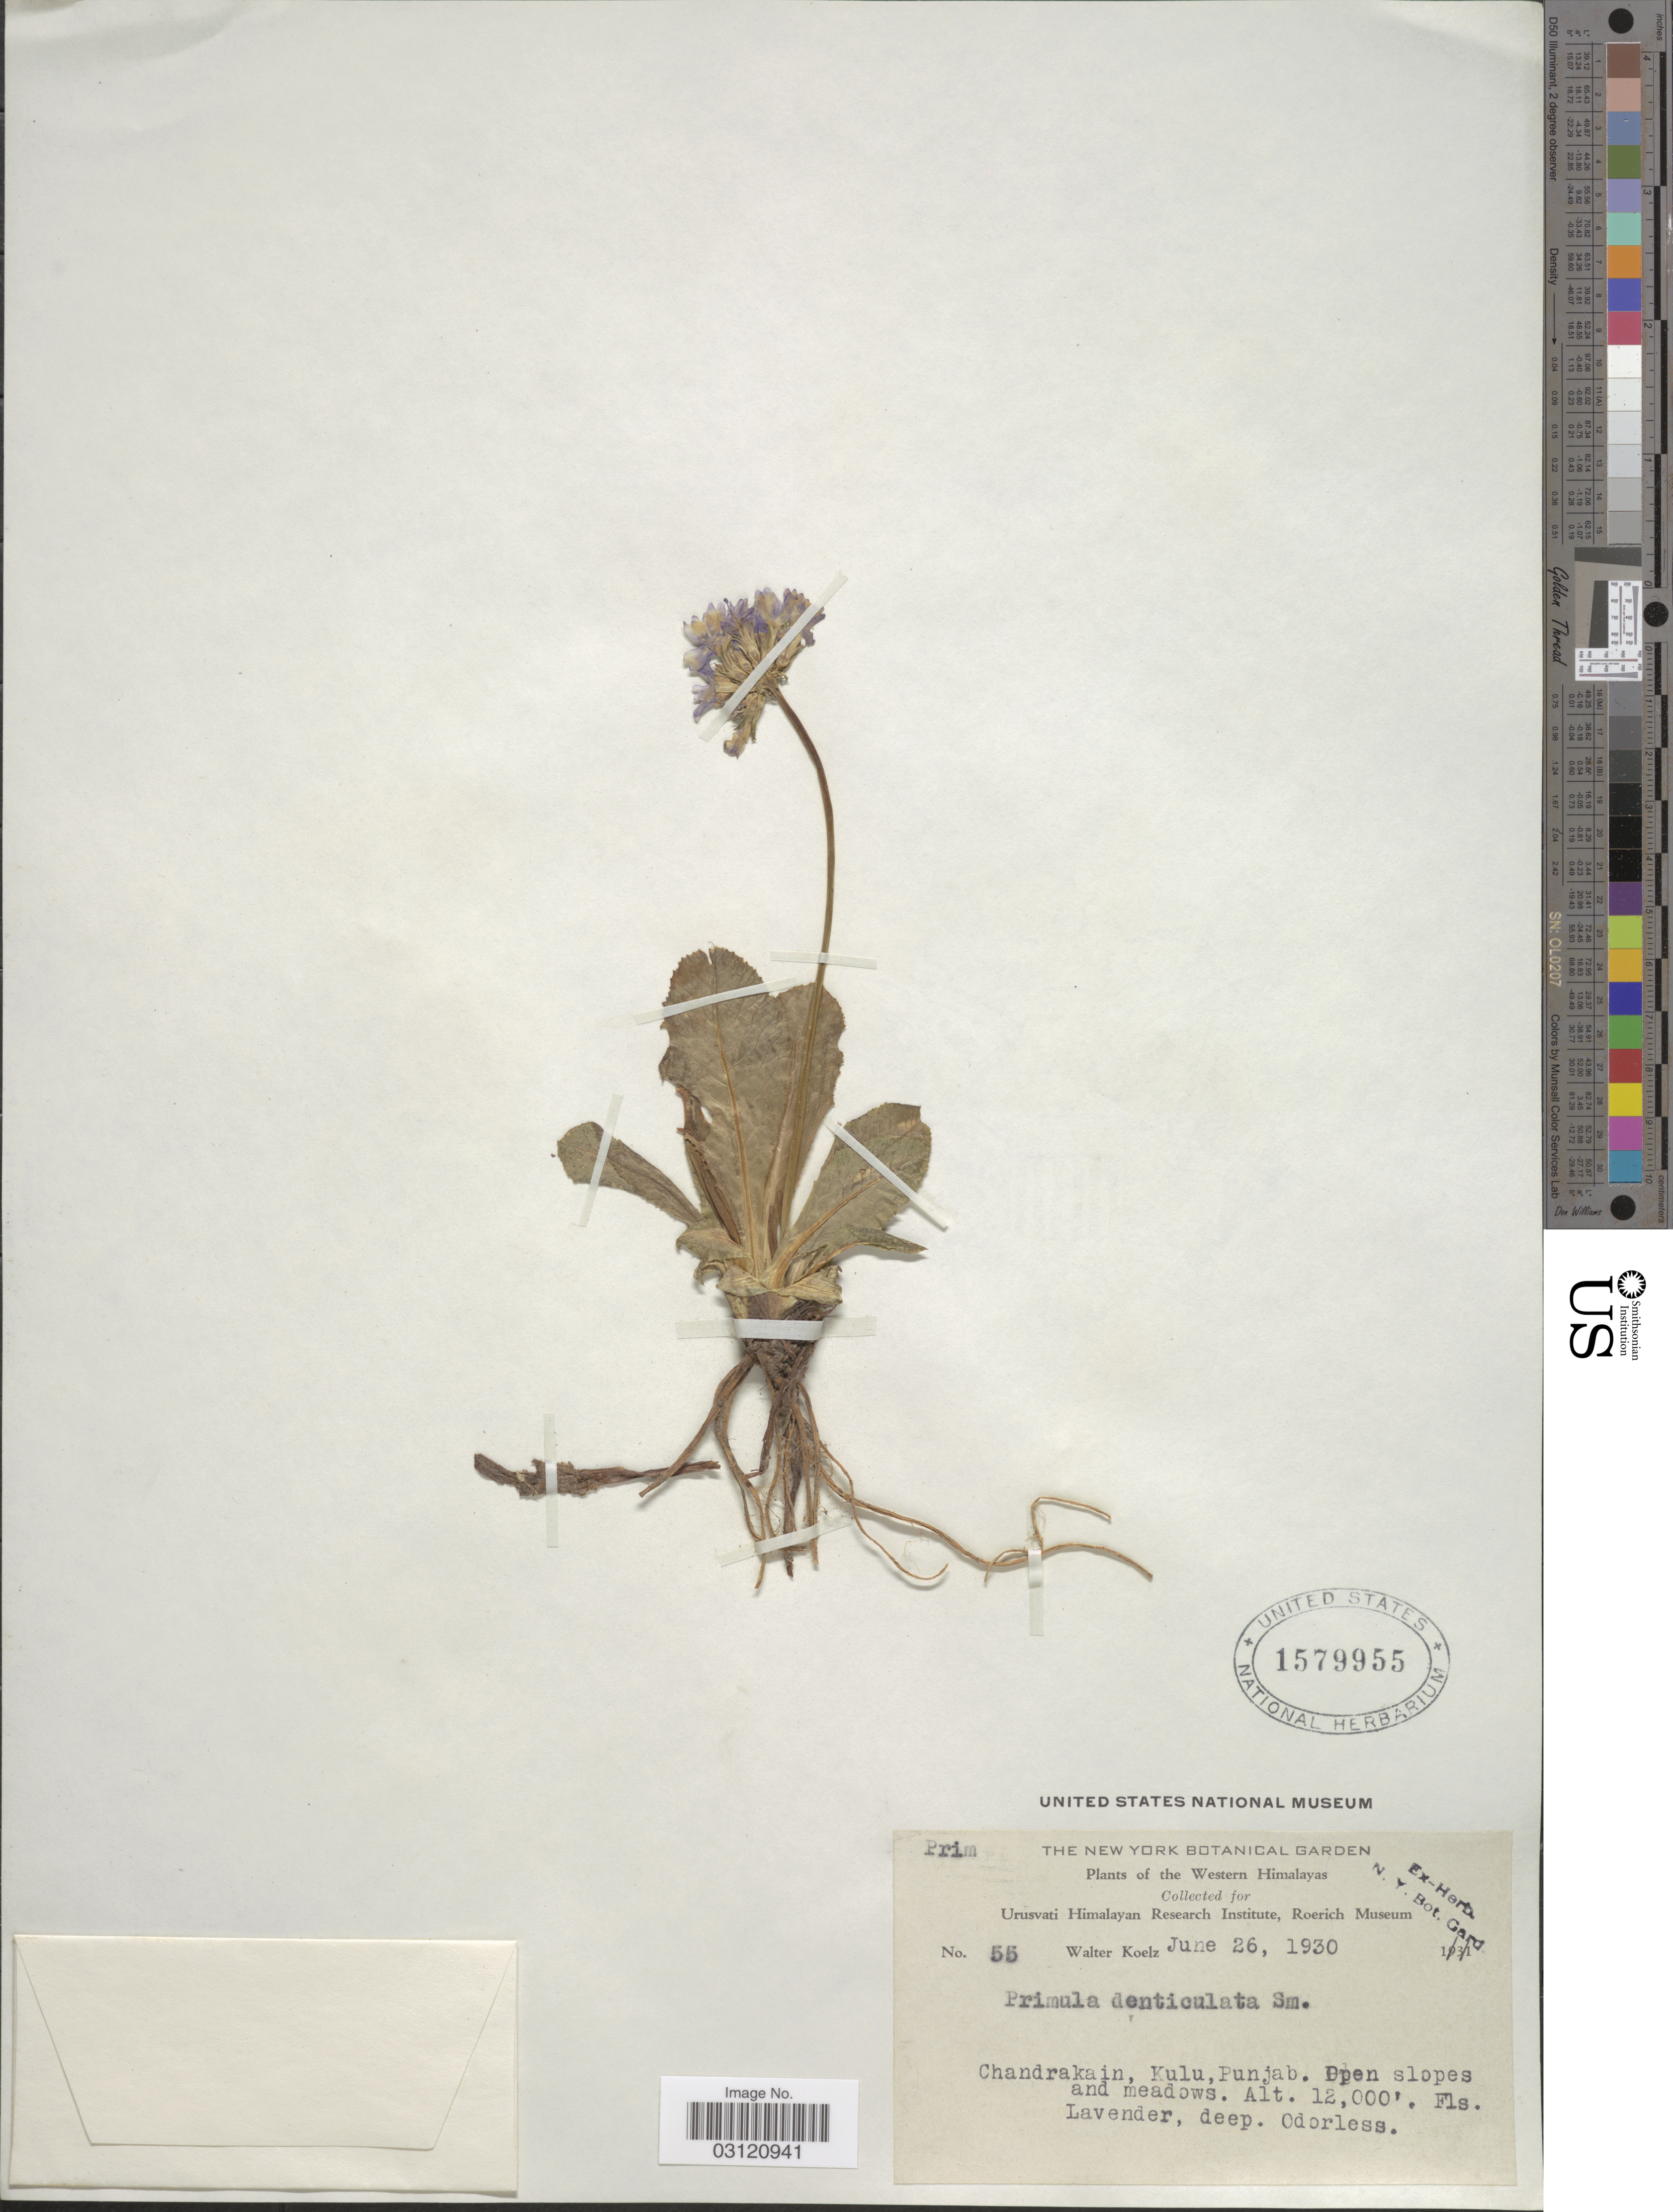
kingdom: Plantae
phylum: Tracheophyta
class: Magnoliopsida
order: Ericales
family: Primulaceae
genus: Primula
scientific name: Primula denticulata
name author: Sm.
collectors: W. N. Koelz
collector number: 55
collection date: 1930-06-26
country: India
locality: Western Himalayas. Chandrakain, Kulu, Punjab.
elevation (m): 3658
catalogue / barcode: US 1579955